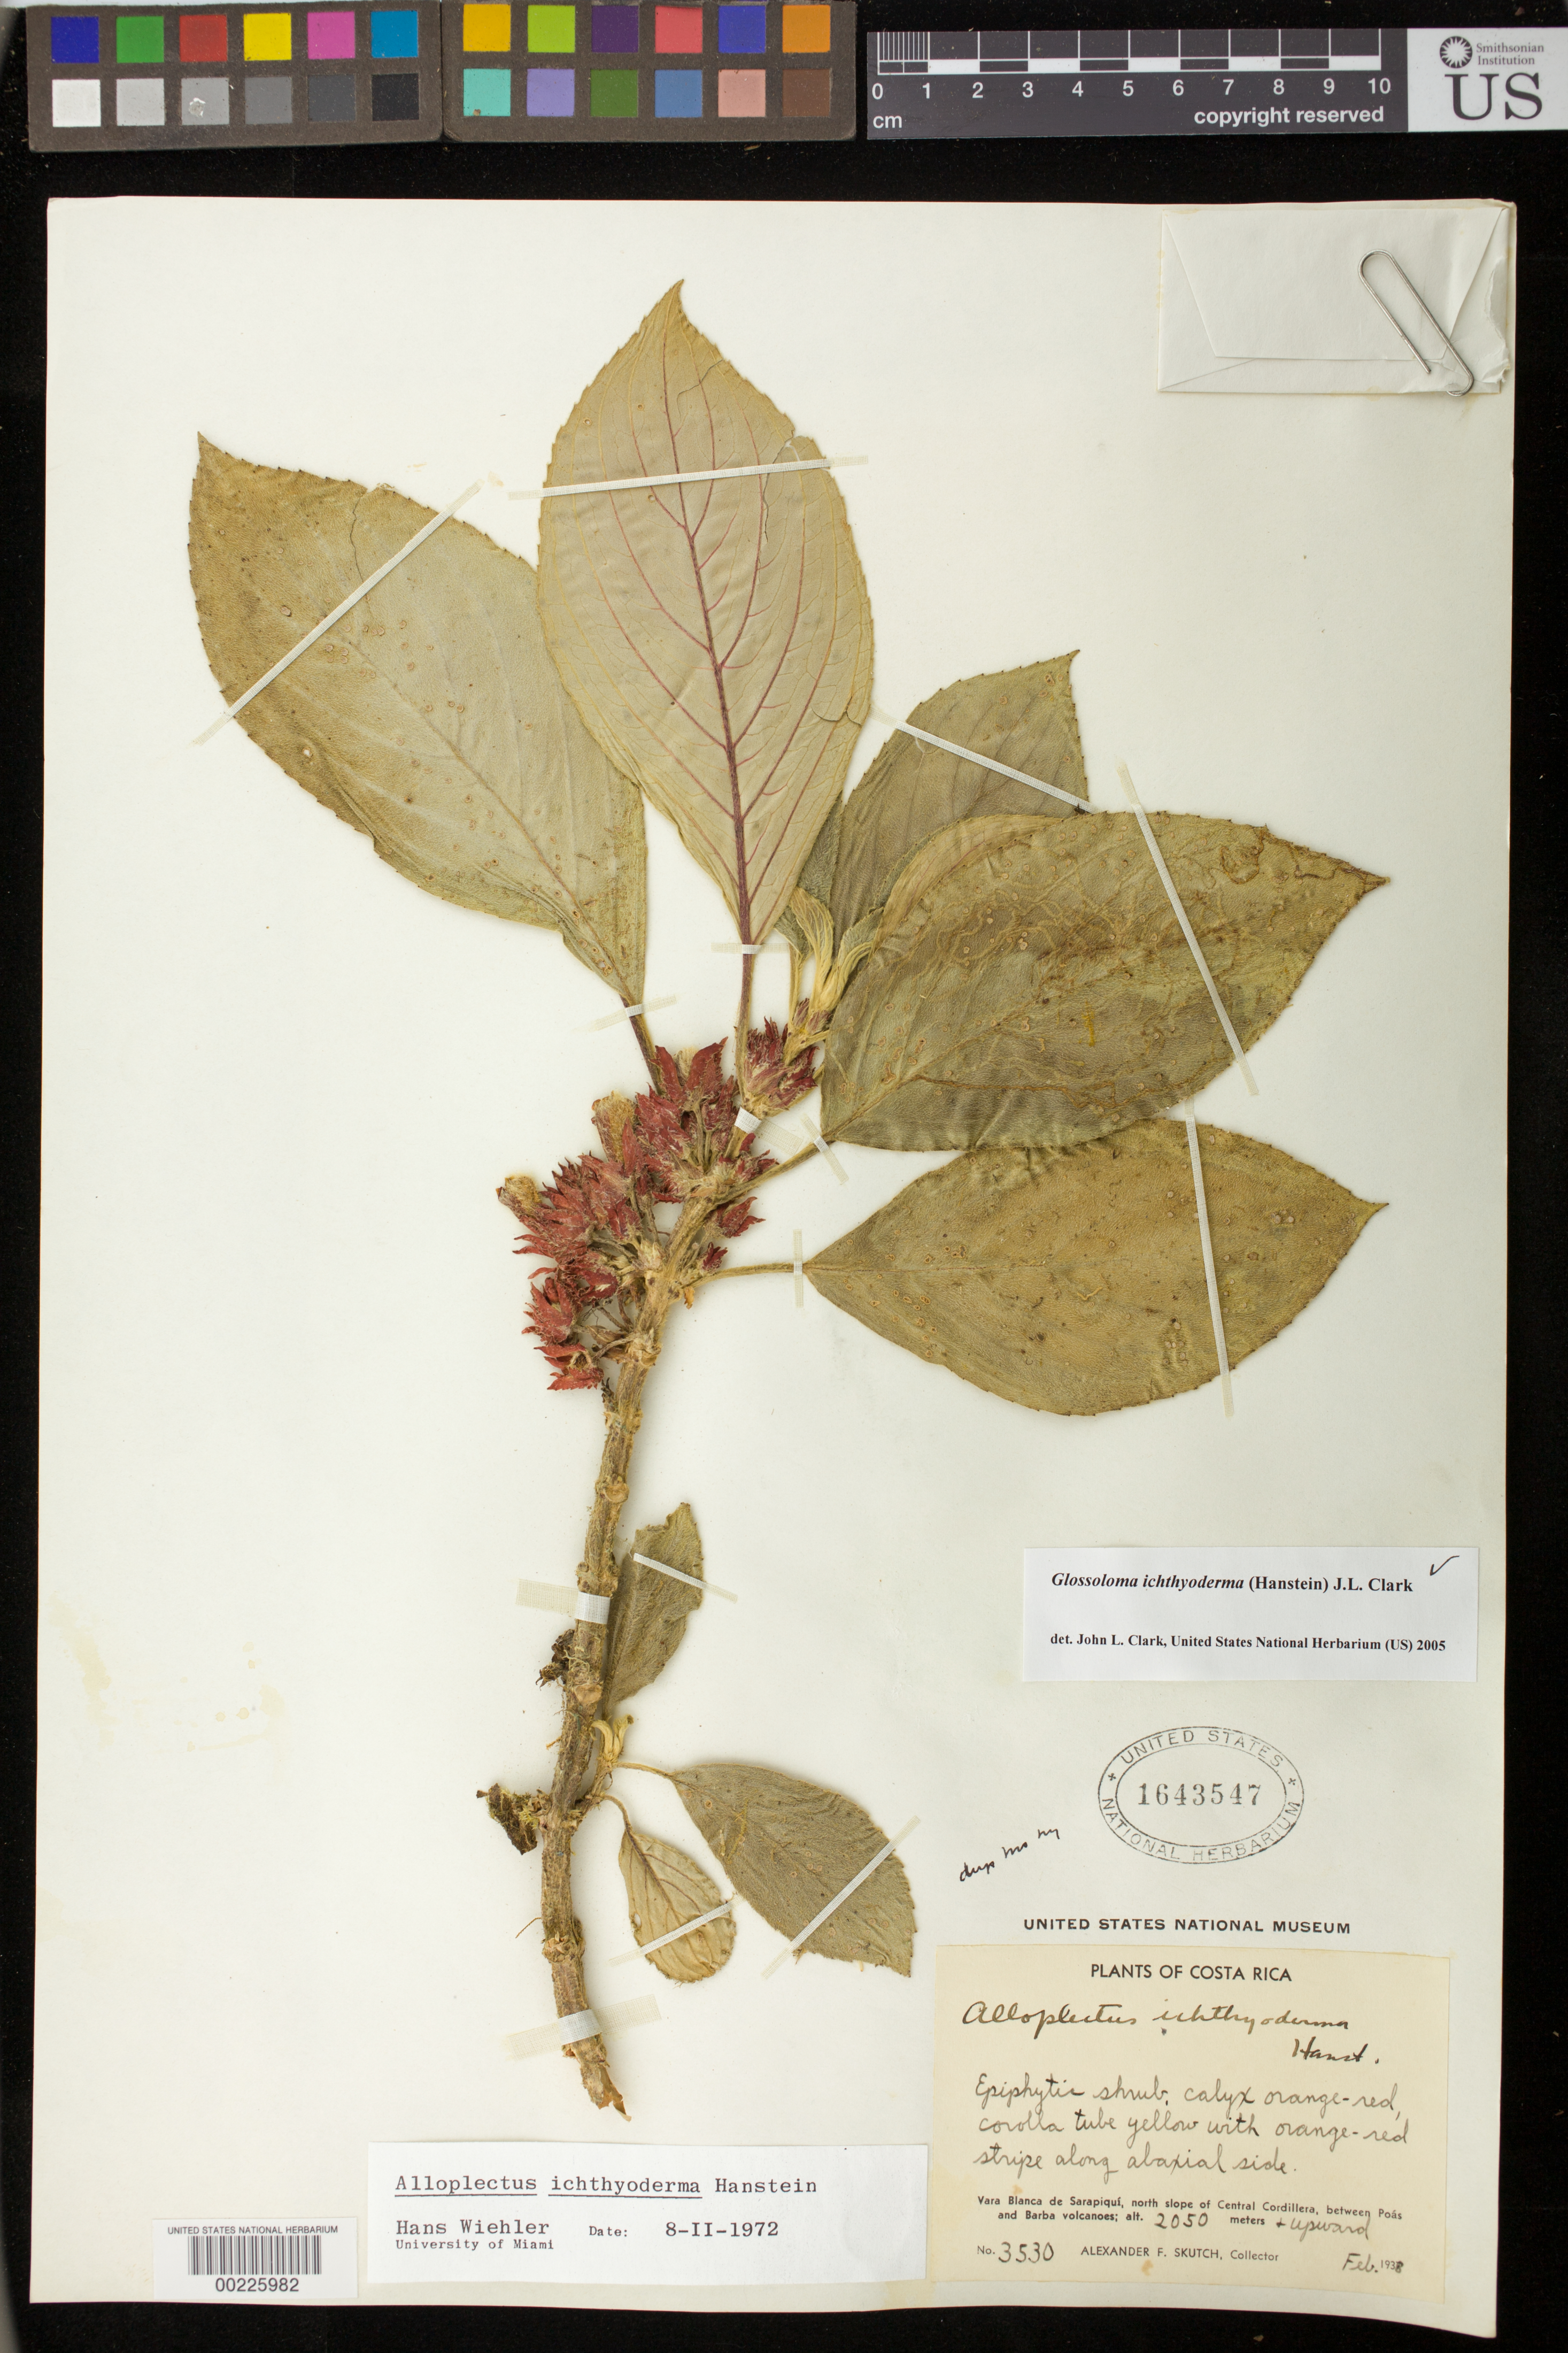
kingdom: Plantae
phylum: Tracheophyta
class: Magnoliopsida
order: Lamiales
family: Gesneriaceae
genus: Glossoloma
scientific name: Glossoloma ichthyoderma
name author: (Hanst.) J.L. Clark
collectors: A. F. Skutch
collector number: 3530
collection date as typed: Feb 1938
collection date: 1938-02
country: Costa Rica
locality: Vara Blanca de Sarapiqui, north slope of Central Cordillera, between Poas and Barba volcanoes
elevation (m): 2050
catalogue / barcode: US 1643547